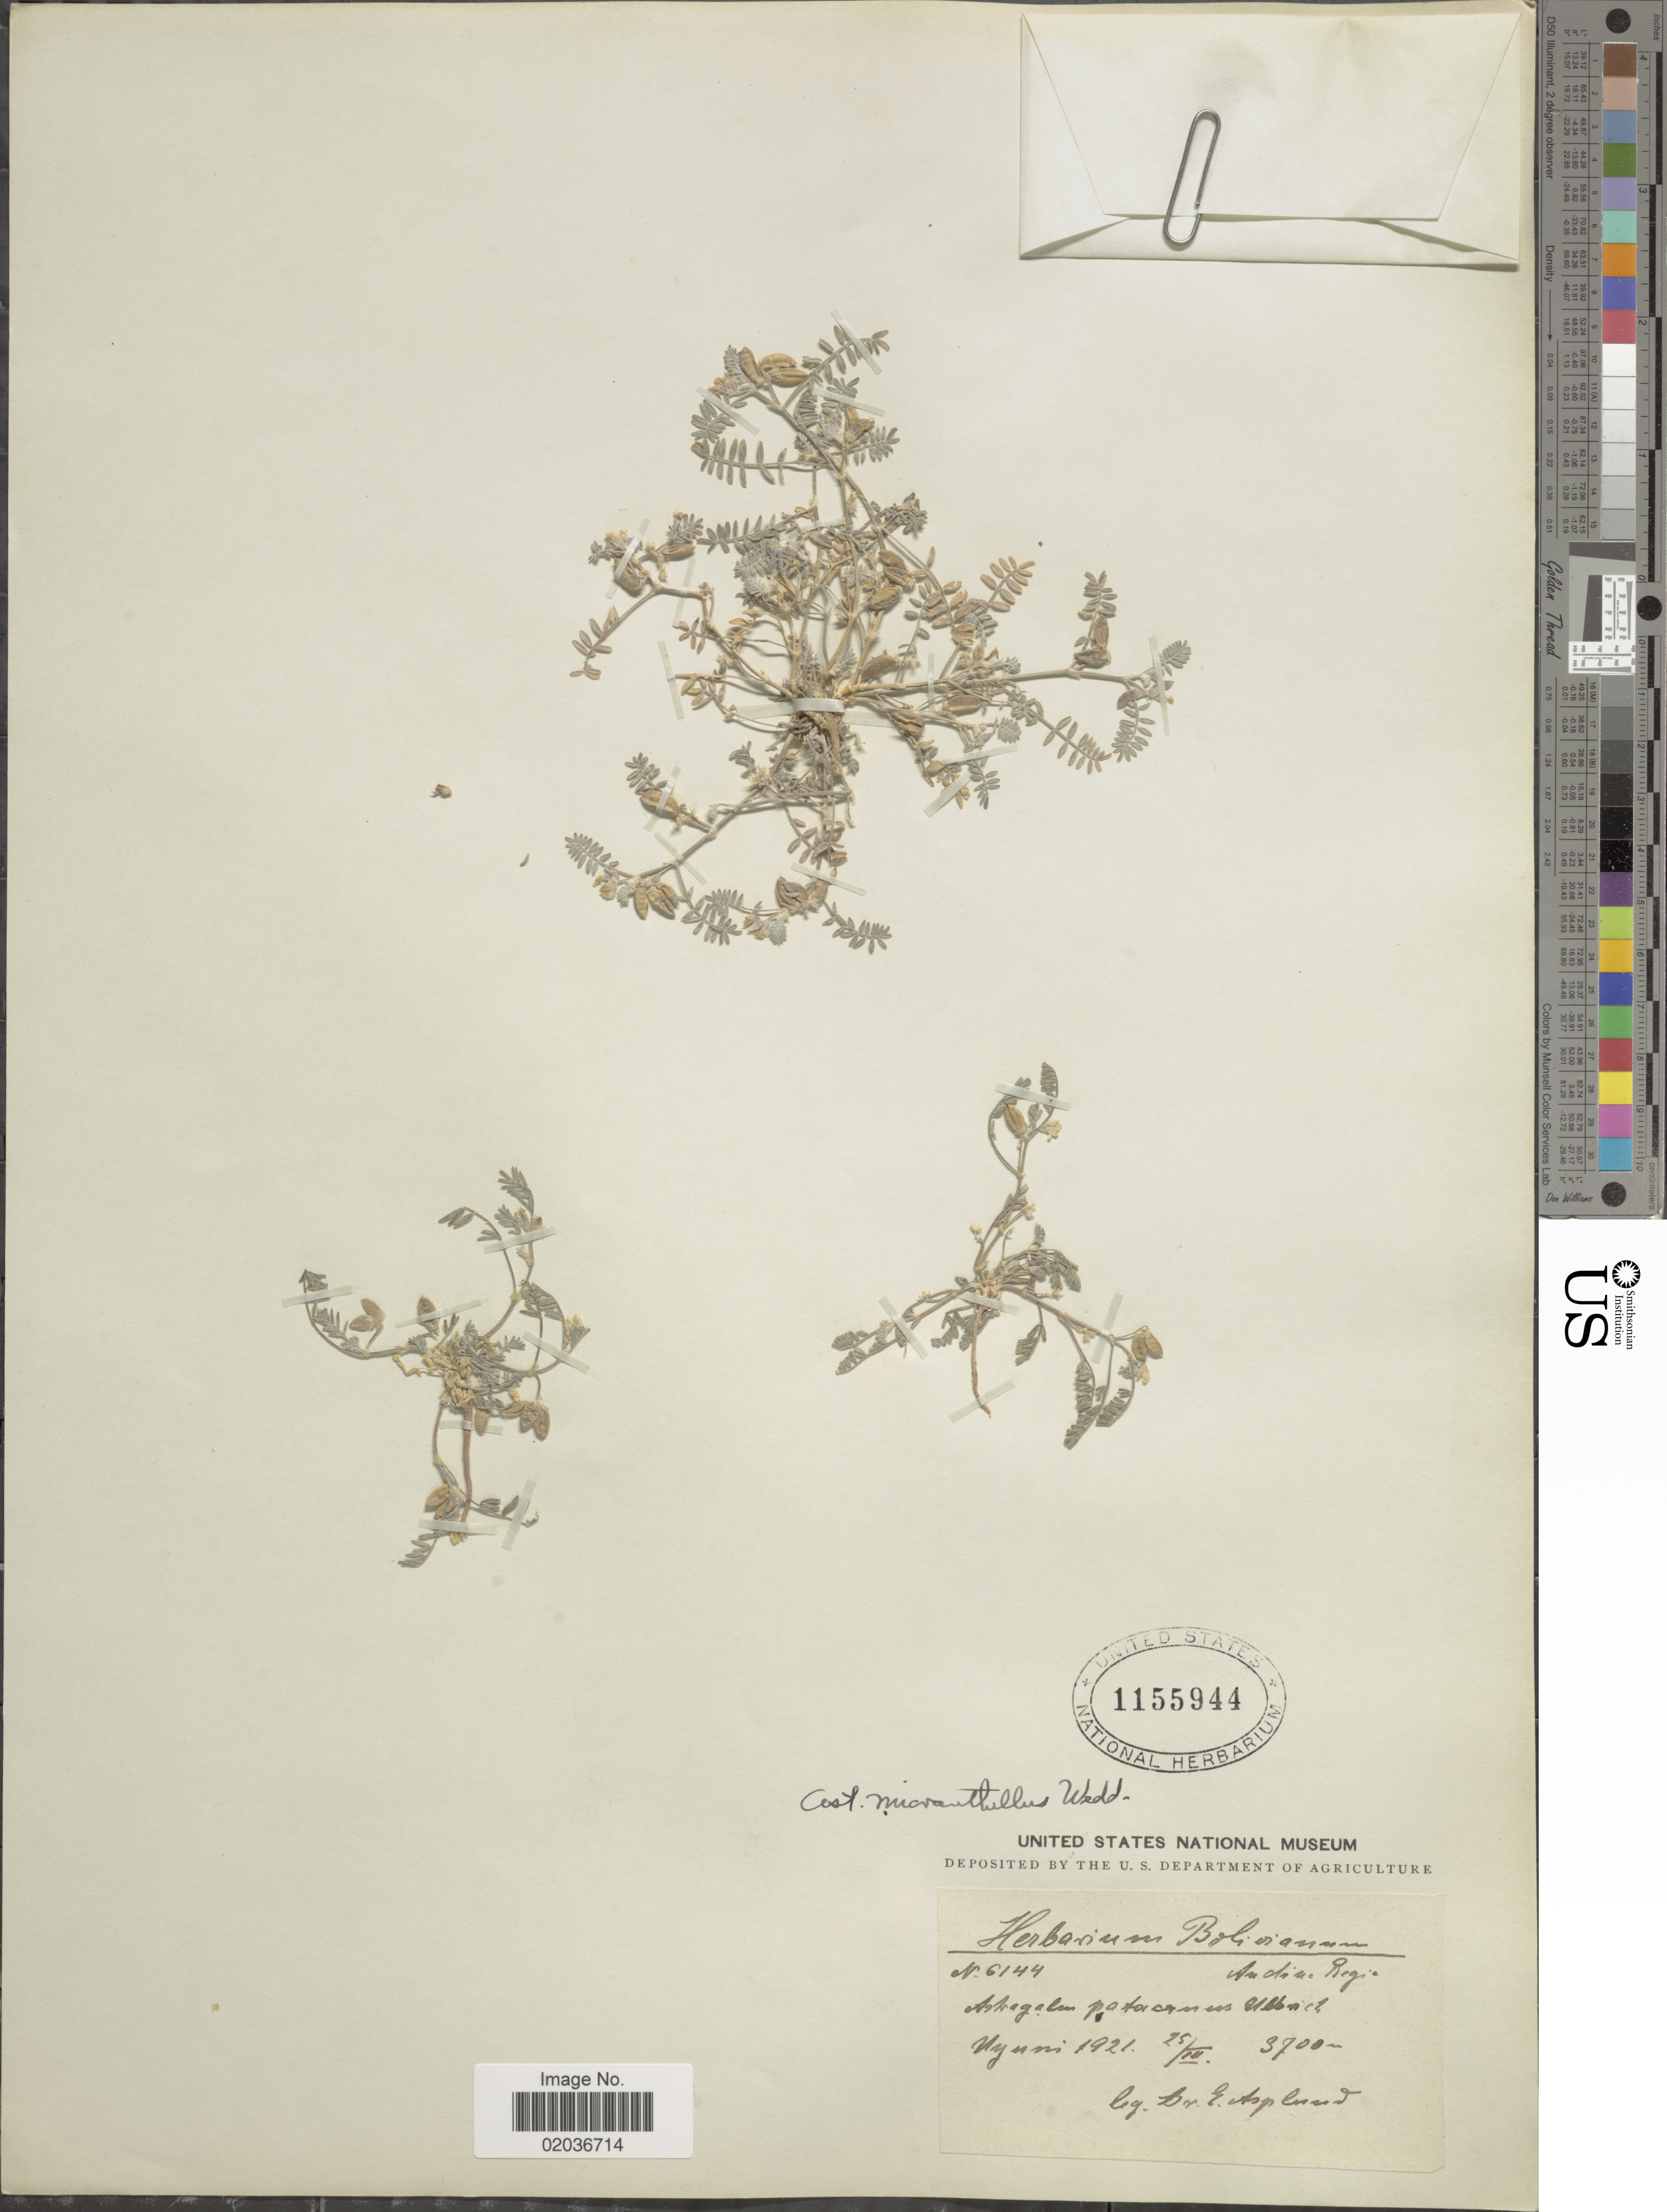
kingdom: Plantae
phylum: Tracheophyta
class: Magnoliopsida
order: Fabales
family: Fabaceae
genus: Astragalus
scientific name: Astragalus micranthellus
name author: Wedd.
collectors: E. Asplund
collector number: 6144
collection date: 1921-03-25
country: Bolivia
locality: Andine Regio, Nyuni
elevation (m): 3700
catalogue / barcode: US 1155944